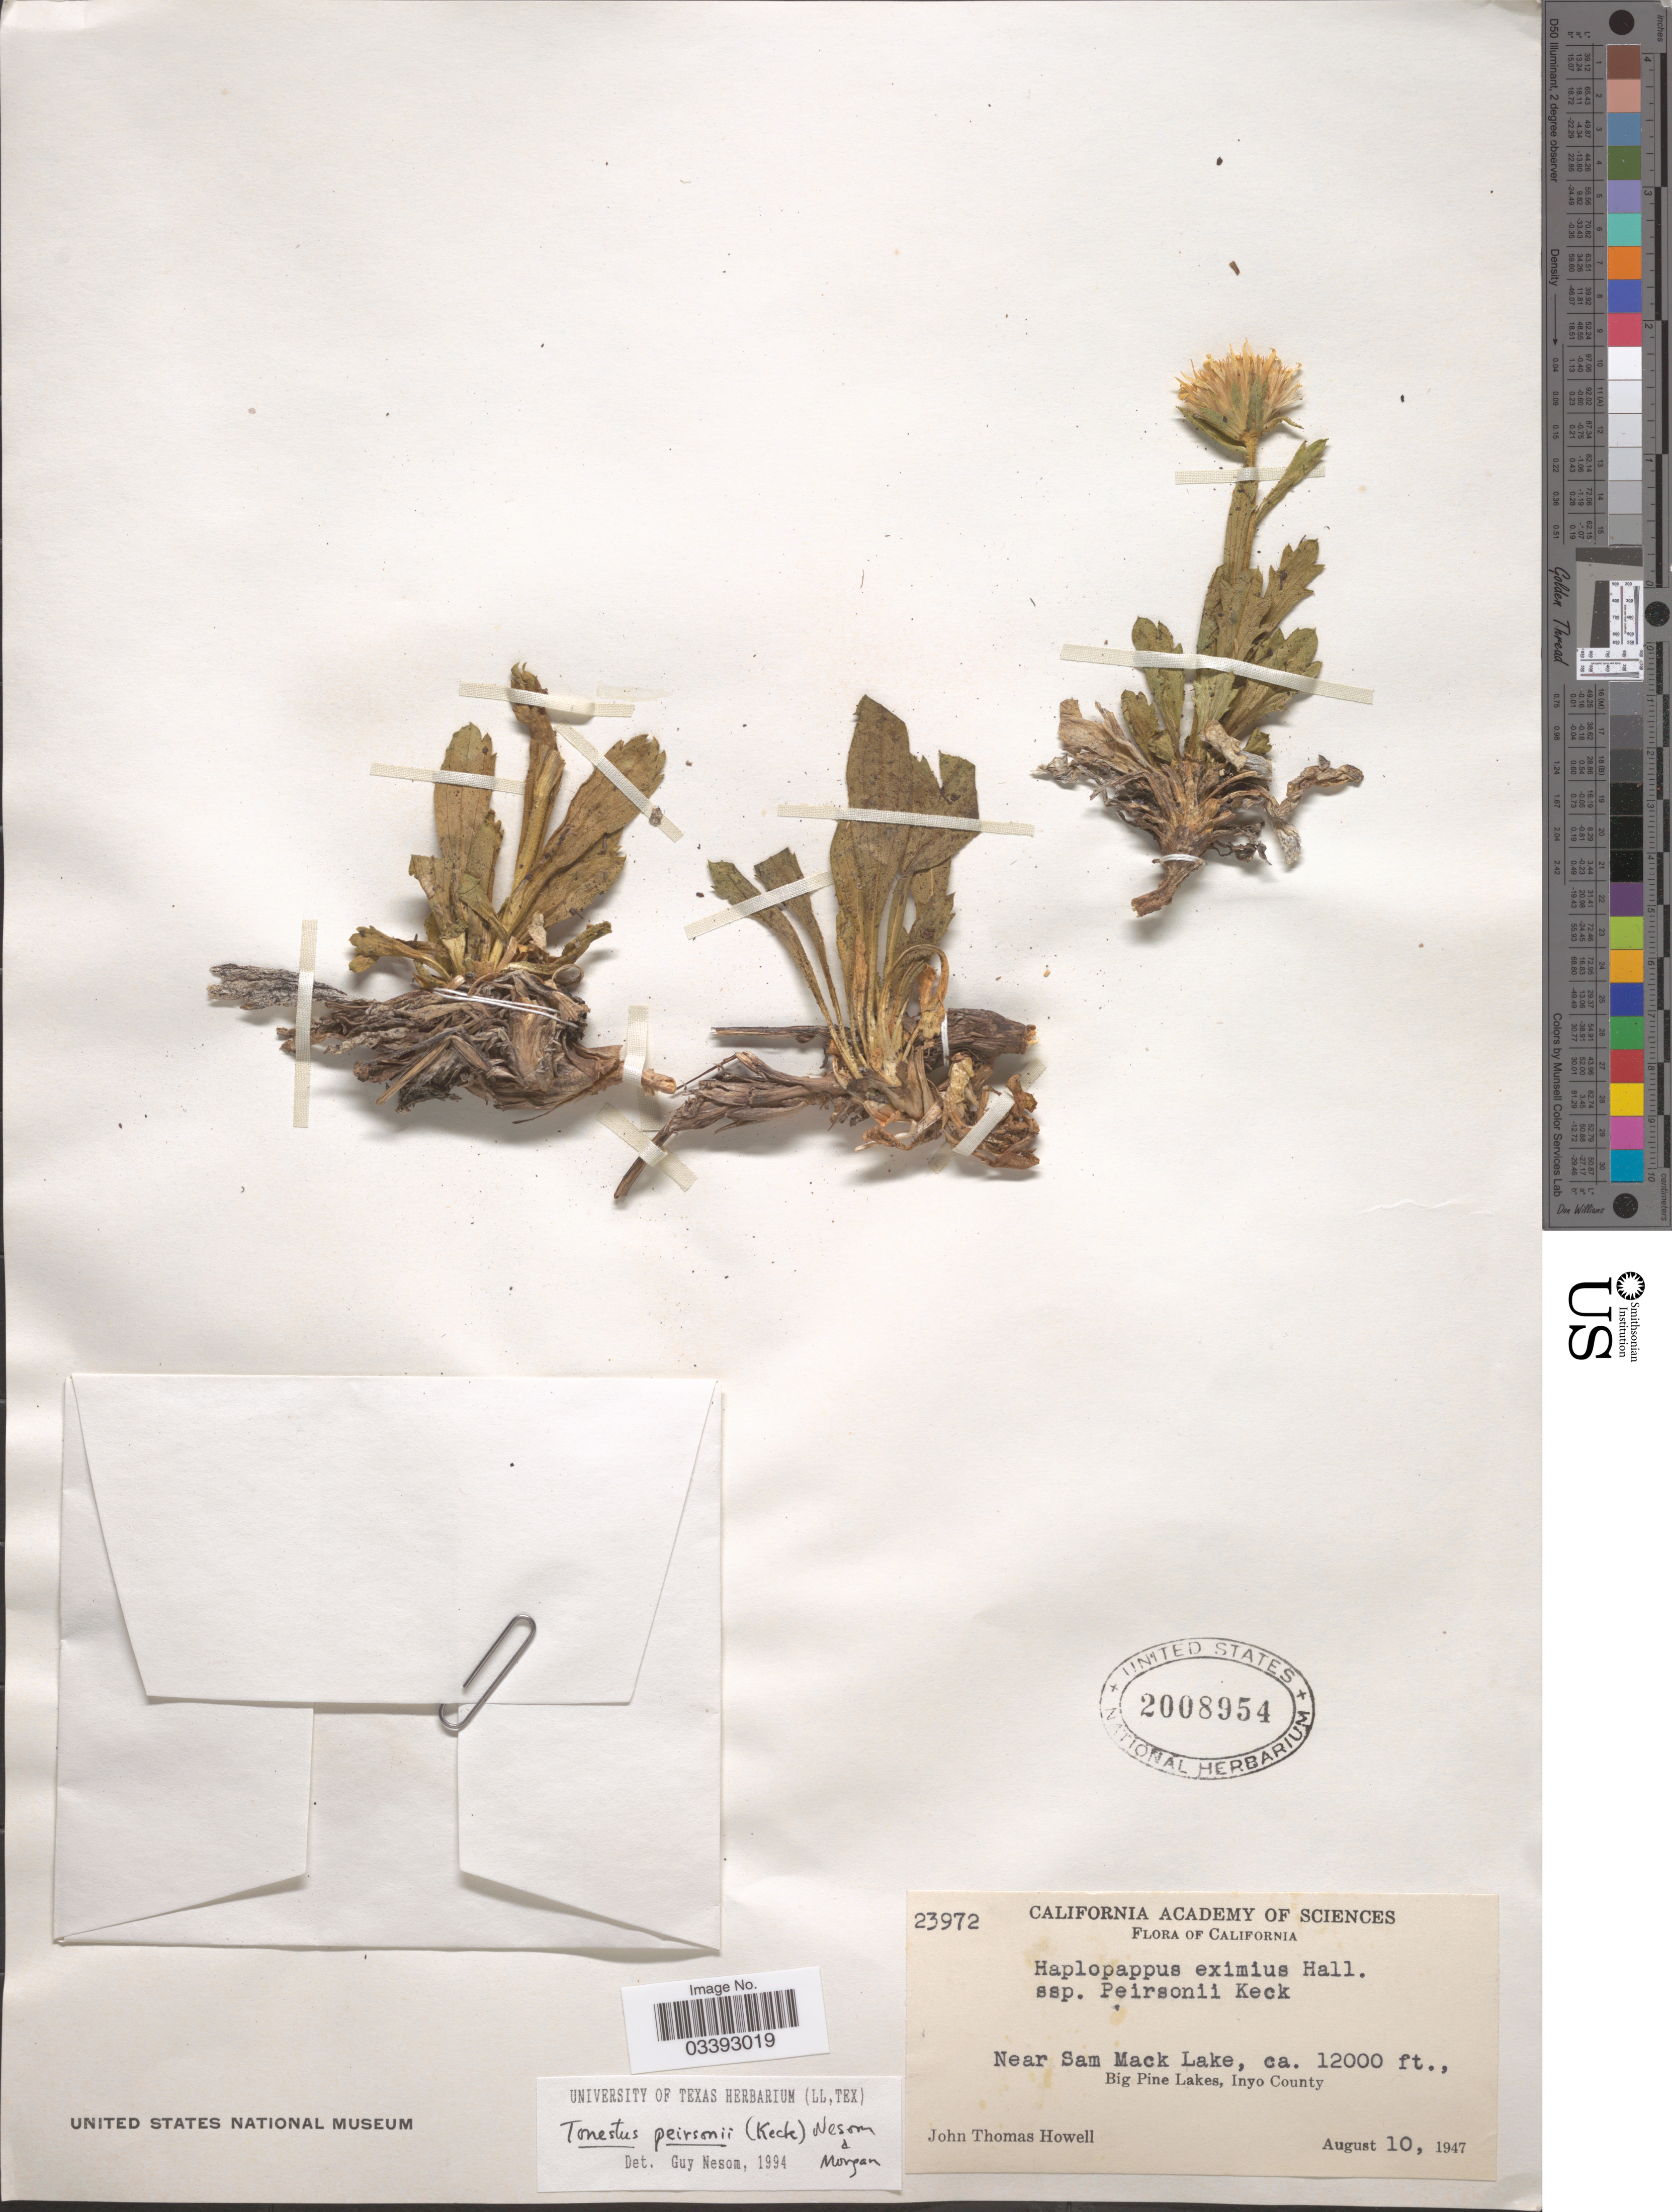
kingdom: Plantae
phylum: Tracheophyta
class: Magnoliopsida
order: Asterales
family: Asteraceae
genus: Tonestus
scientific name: Tonestus peirsonii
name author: (Keck) G.L. Nesom & D. R. Morgan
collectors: J. T. Howell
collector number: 23972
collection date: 1947-08-10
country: United States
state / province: California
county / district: Inyo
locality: Near Sam Mack Lake. Big Pine Lakes, Inyo County.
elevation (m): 3658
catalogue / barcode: US 2008954